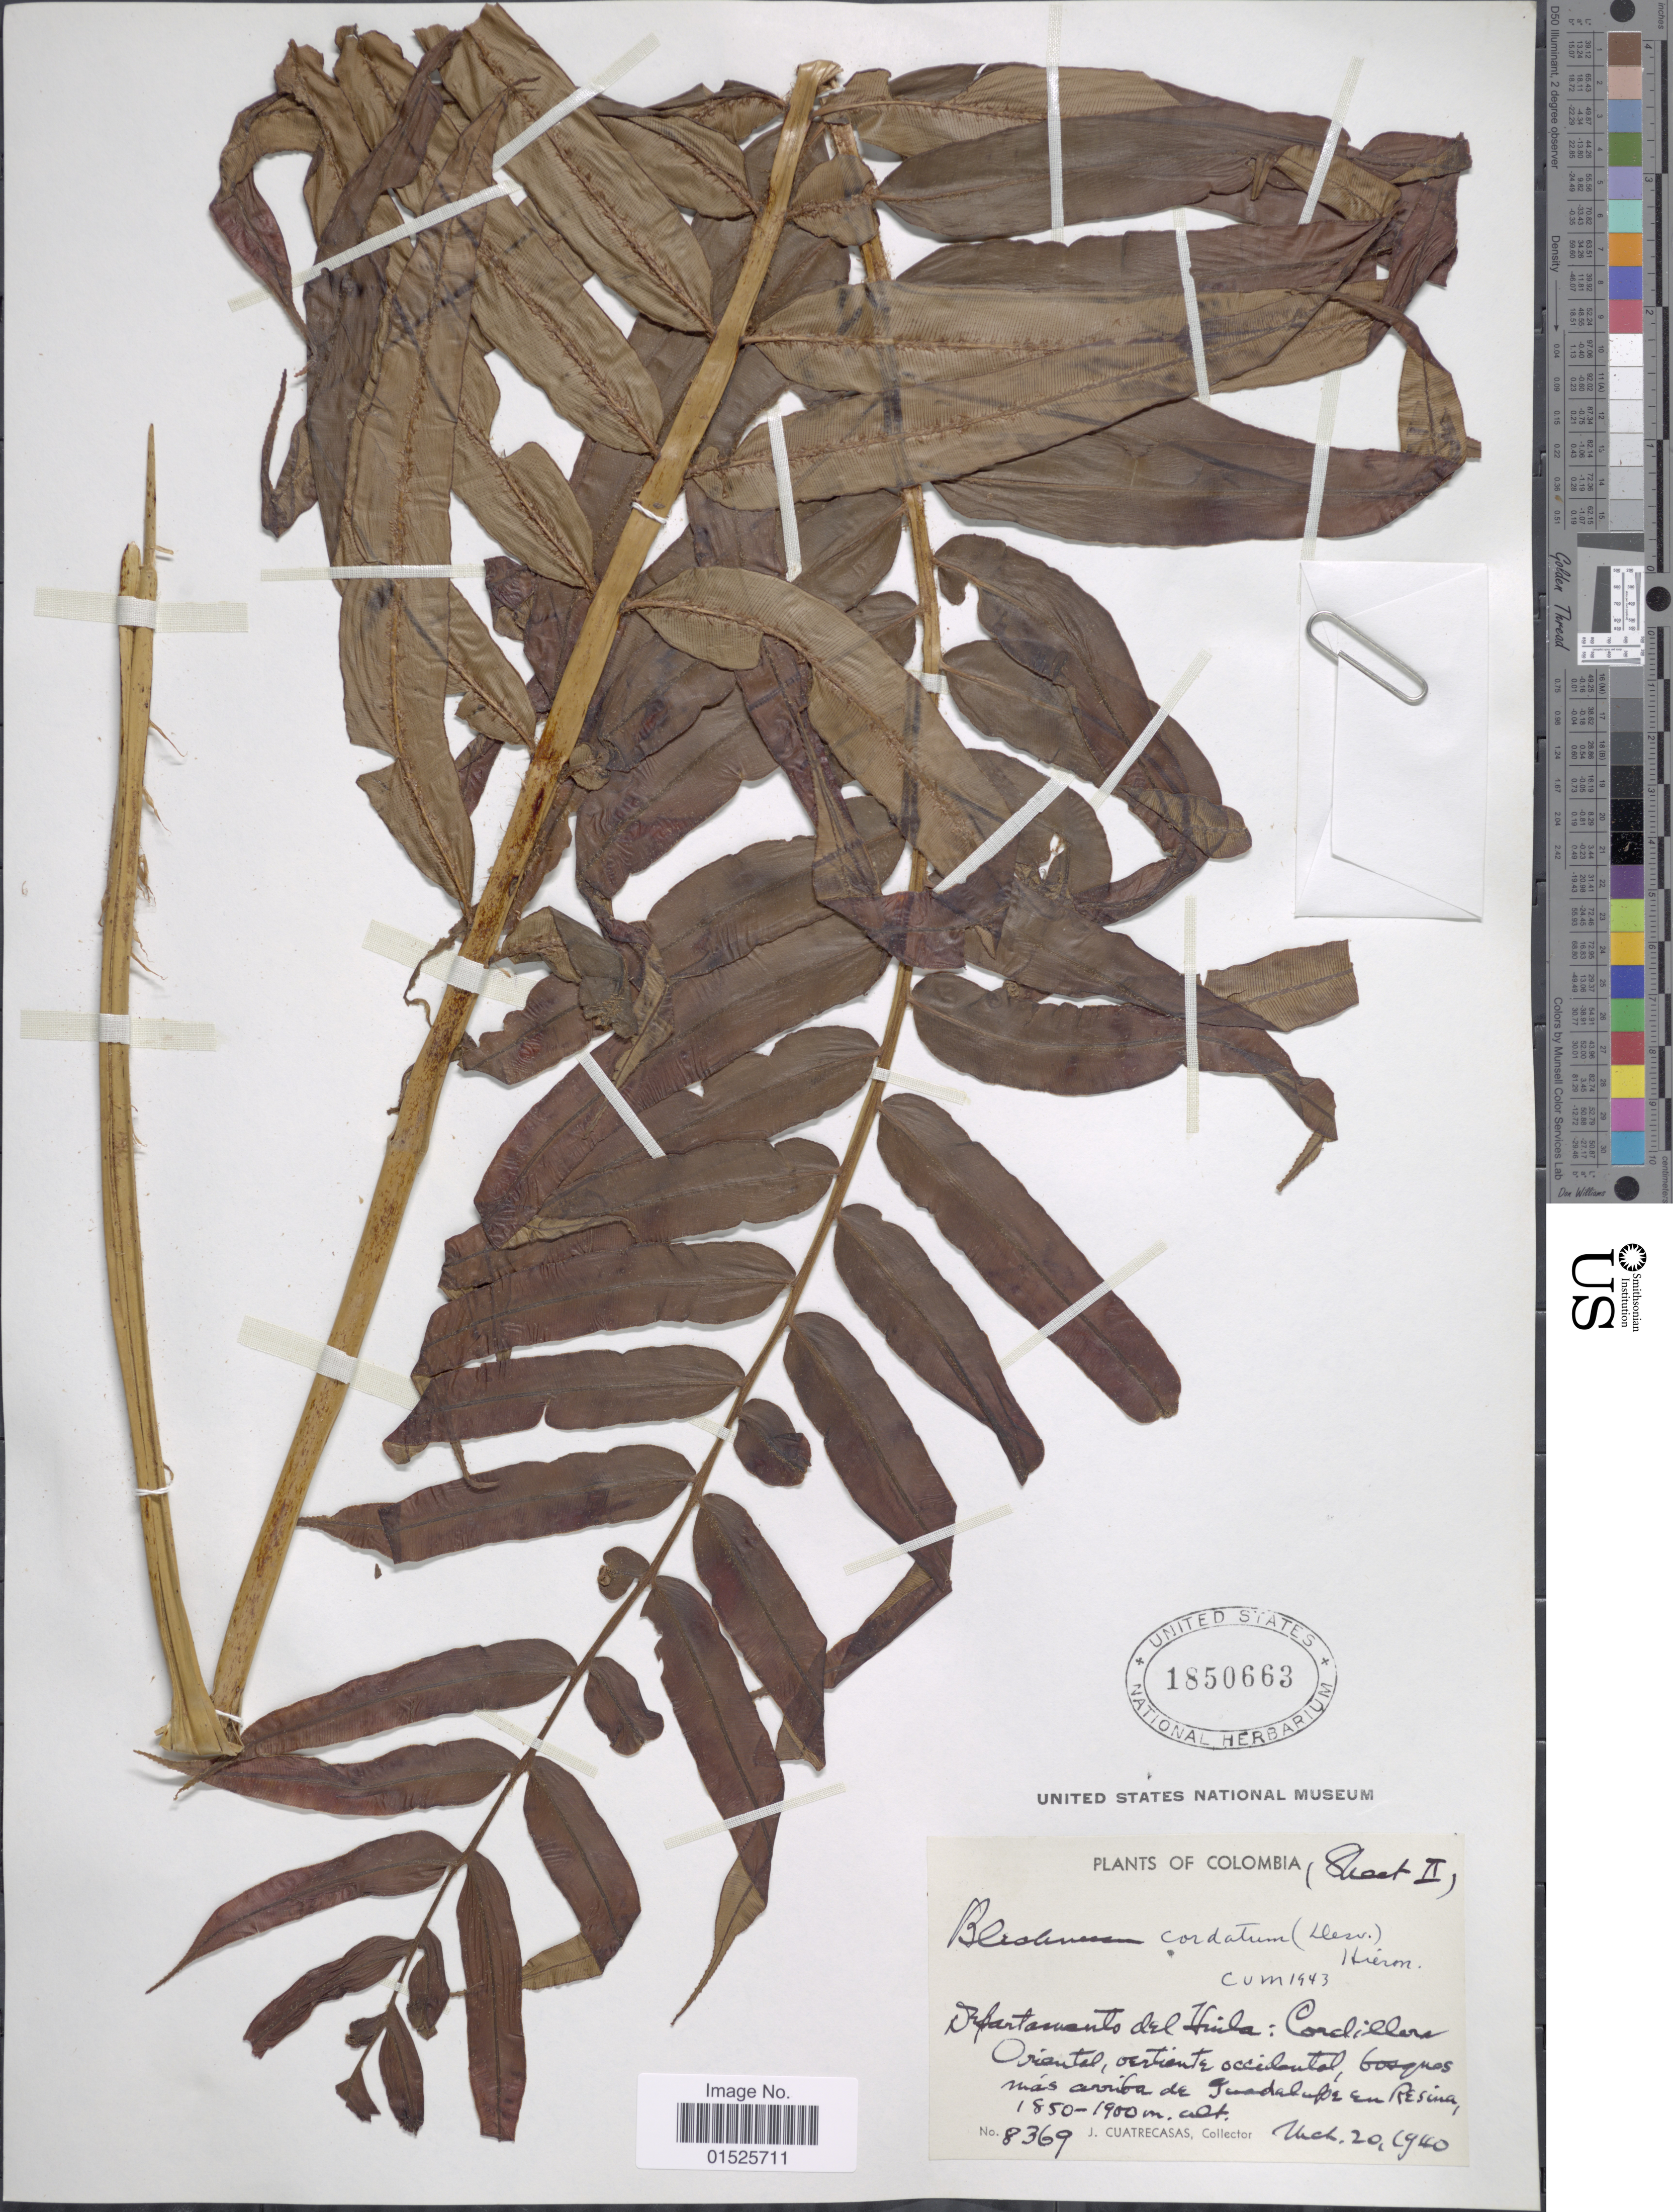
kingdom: Plantae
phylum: Tracheophyta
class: Polypodiopsida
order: Polypodiales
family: Blechnaceae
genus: Blechnum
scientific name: Blechnum cordatum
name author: (Desv.) Hieron.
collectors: J. Cuatrecasas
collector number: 8369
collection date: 1940-03-20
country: Colombia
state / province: Huila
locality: Cordillera Oriental, vertiente occidental, bosques mas arriba de Guadalupe en Resina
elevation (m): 1850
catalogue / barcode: US 1850663